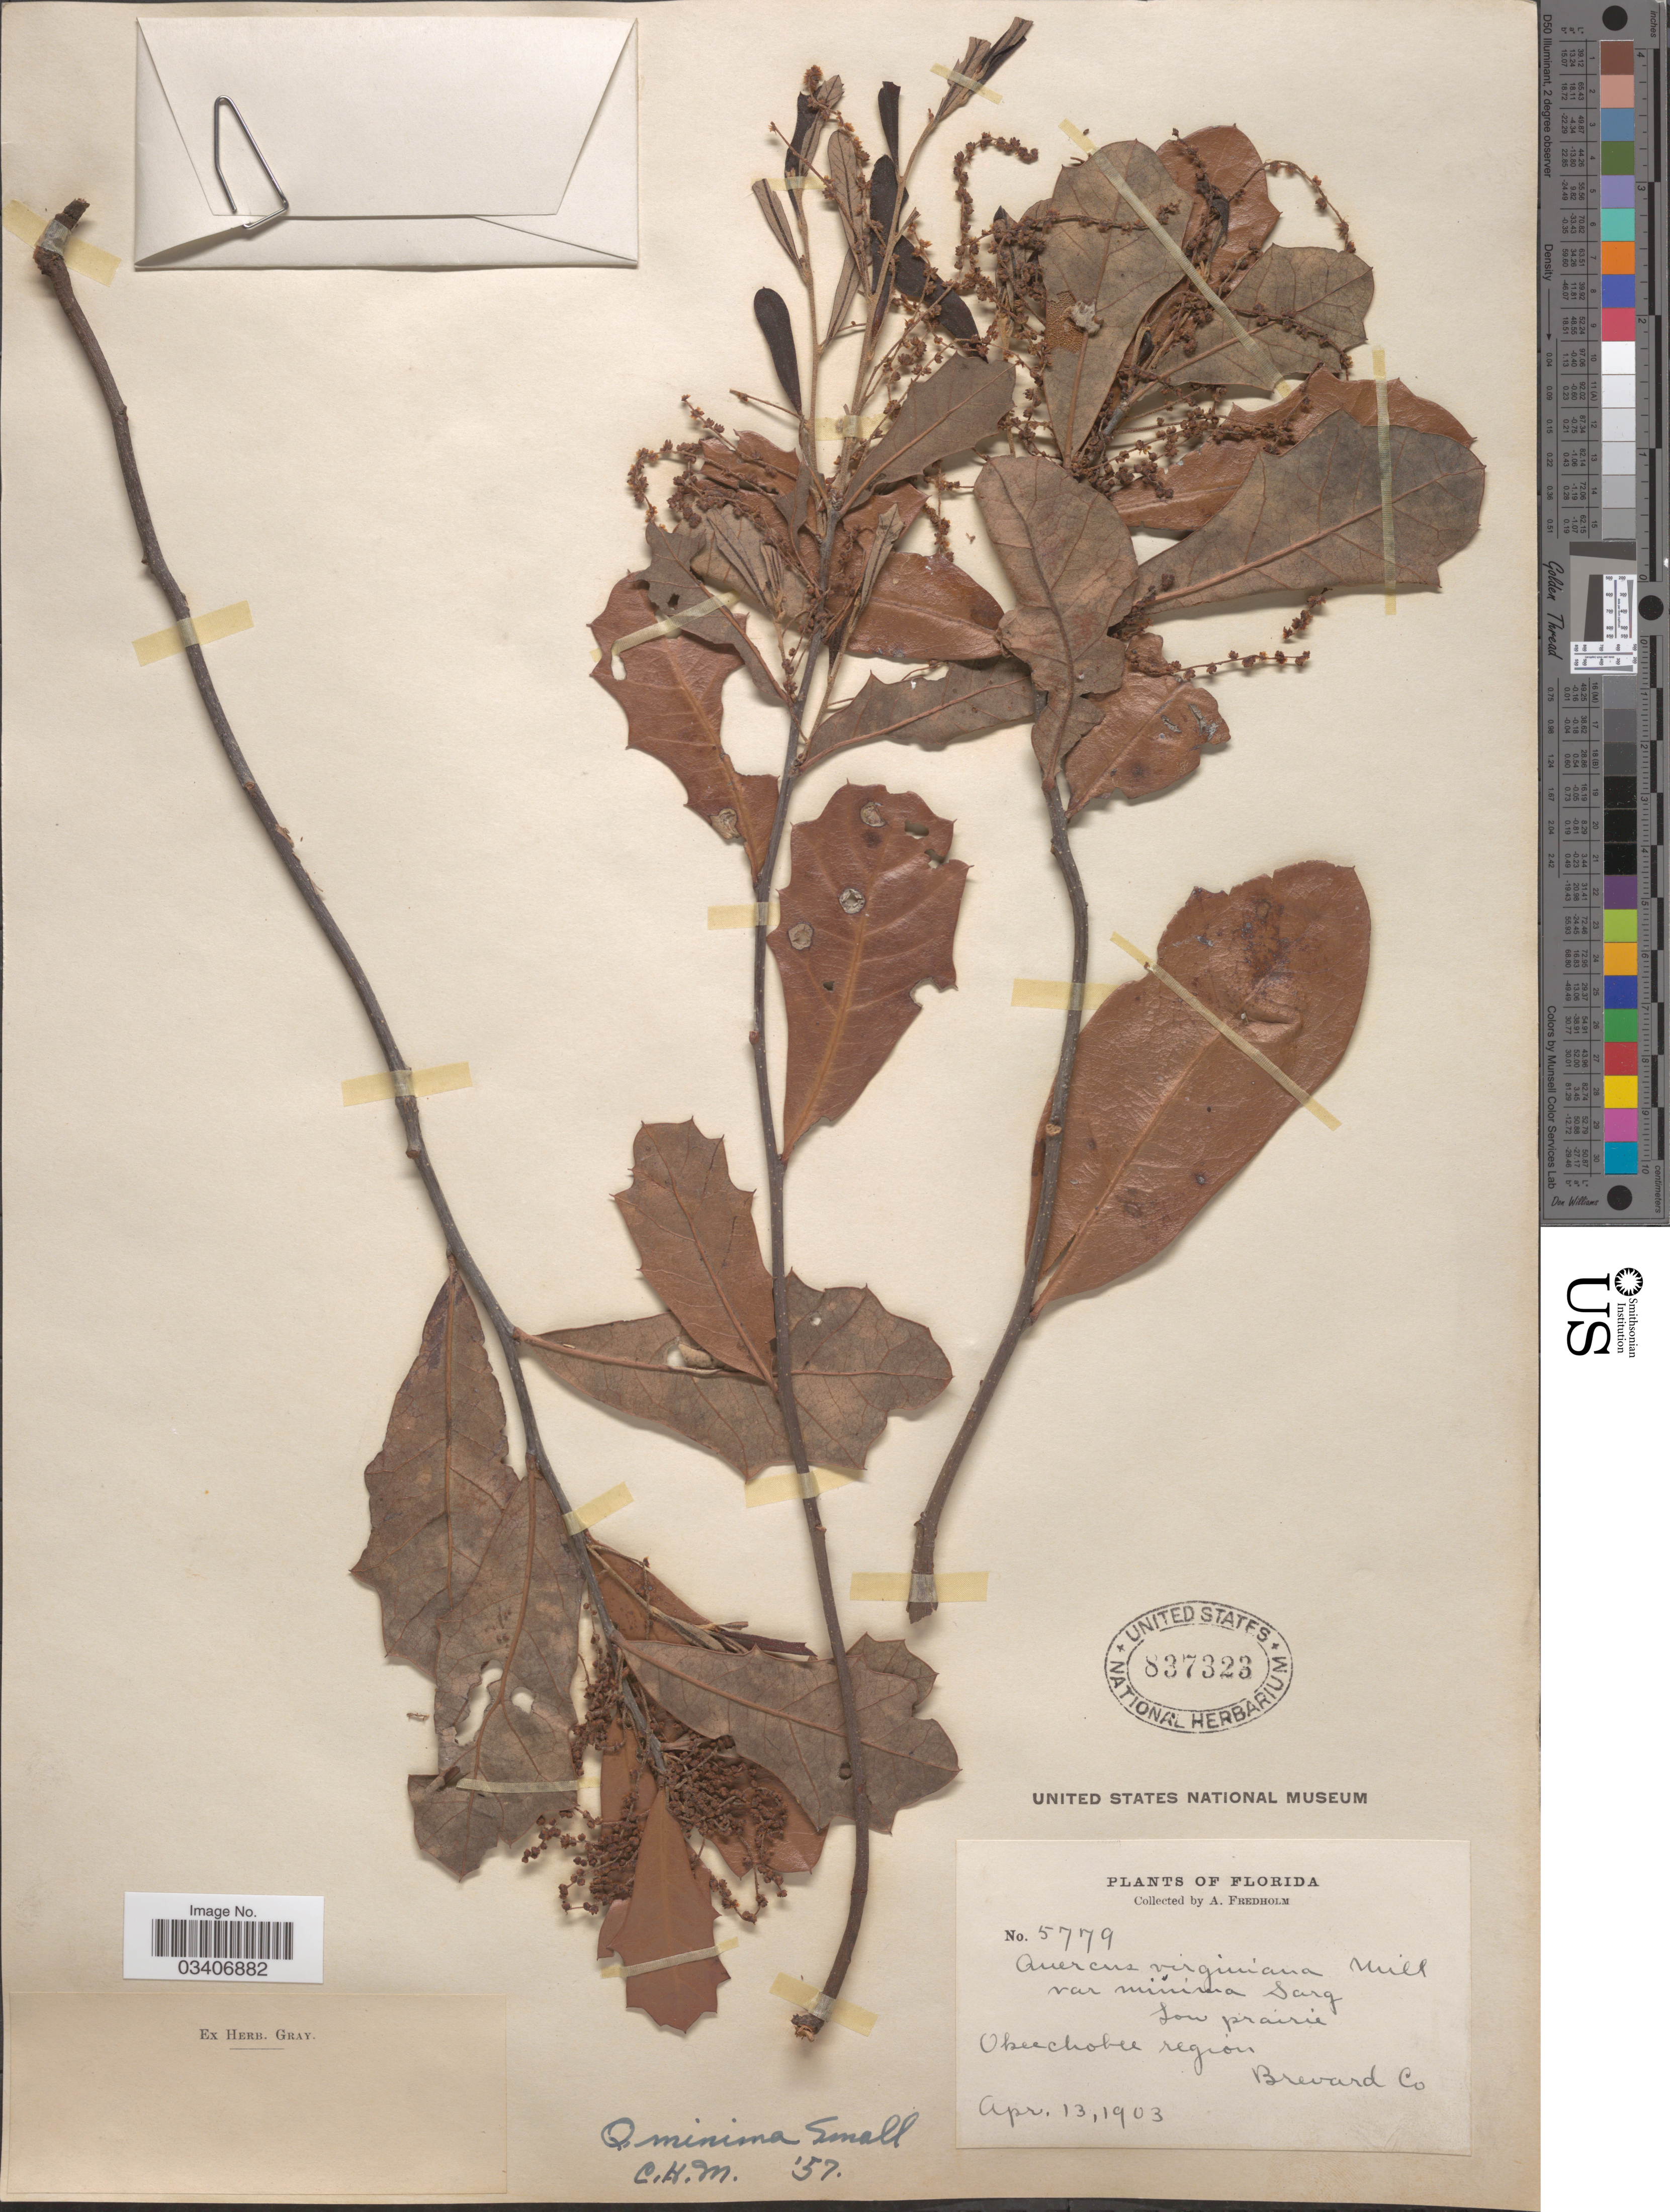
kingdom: Plantae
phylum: Tracheophyta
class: Magnoliopsida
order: Fagales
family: Fagaceae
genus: Quercus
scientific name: Quercus minima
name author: (Sarg.) Small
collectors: A. Fredholm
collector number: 5779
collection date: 1903-04-13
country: United States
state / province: Florida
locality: Okeechobee region. Brevard Co.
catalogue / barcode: US 837323